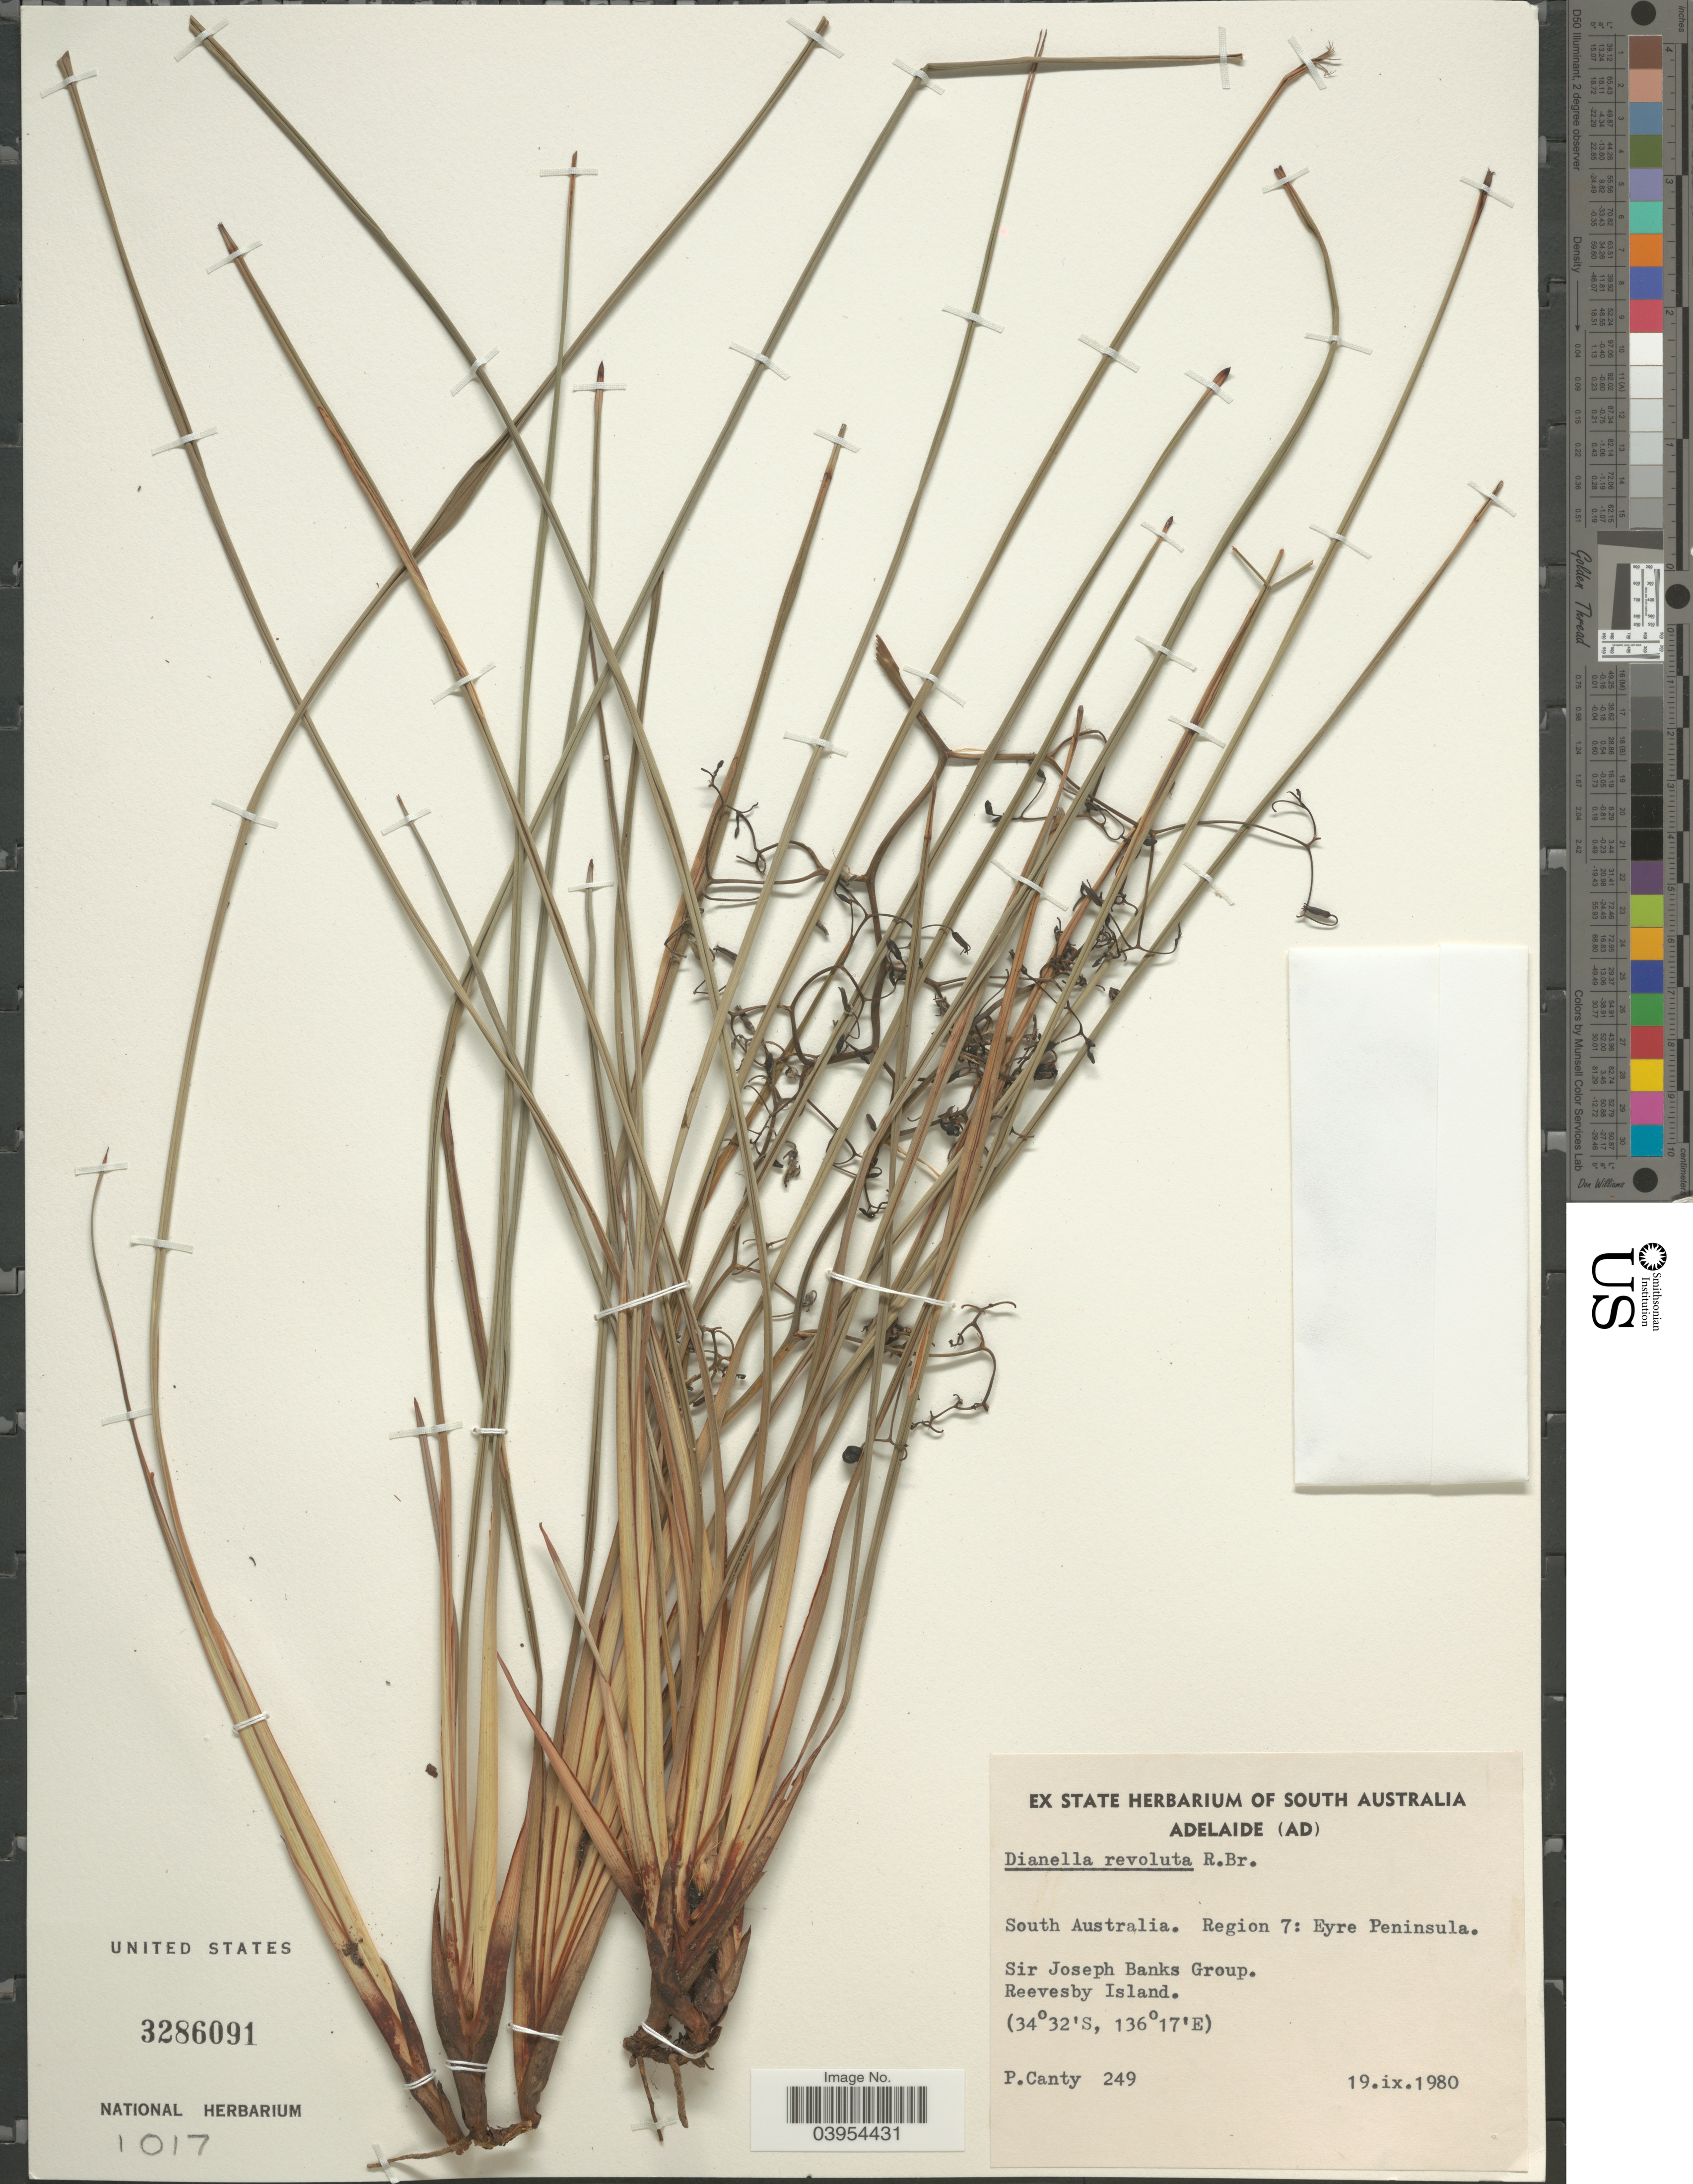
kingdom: Plantae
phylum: Tracheophyta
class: Liliopsida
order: Asparagales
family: Asphodelaceae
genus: Dianella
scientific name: Dianella revoluta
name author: R. Br.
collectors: P. Canty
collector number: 249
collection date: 1980-09-19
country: Australia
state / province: South Australia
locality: Region 7: Eyre Peninsula. Sir Joseph Banks Group. Reevesby Island.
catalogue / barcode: US 3286091